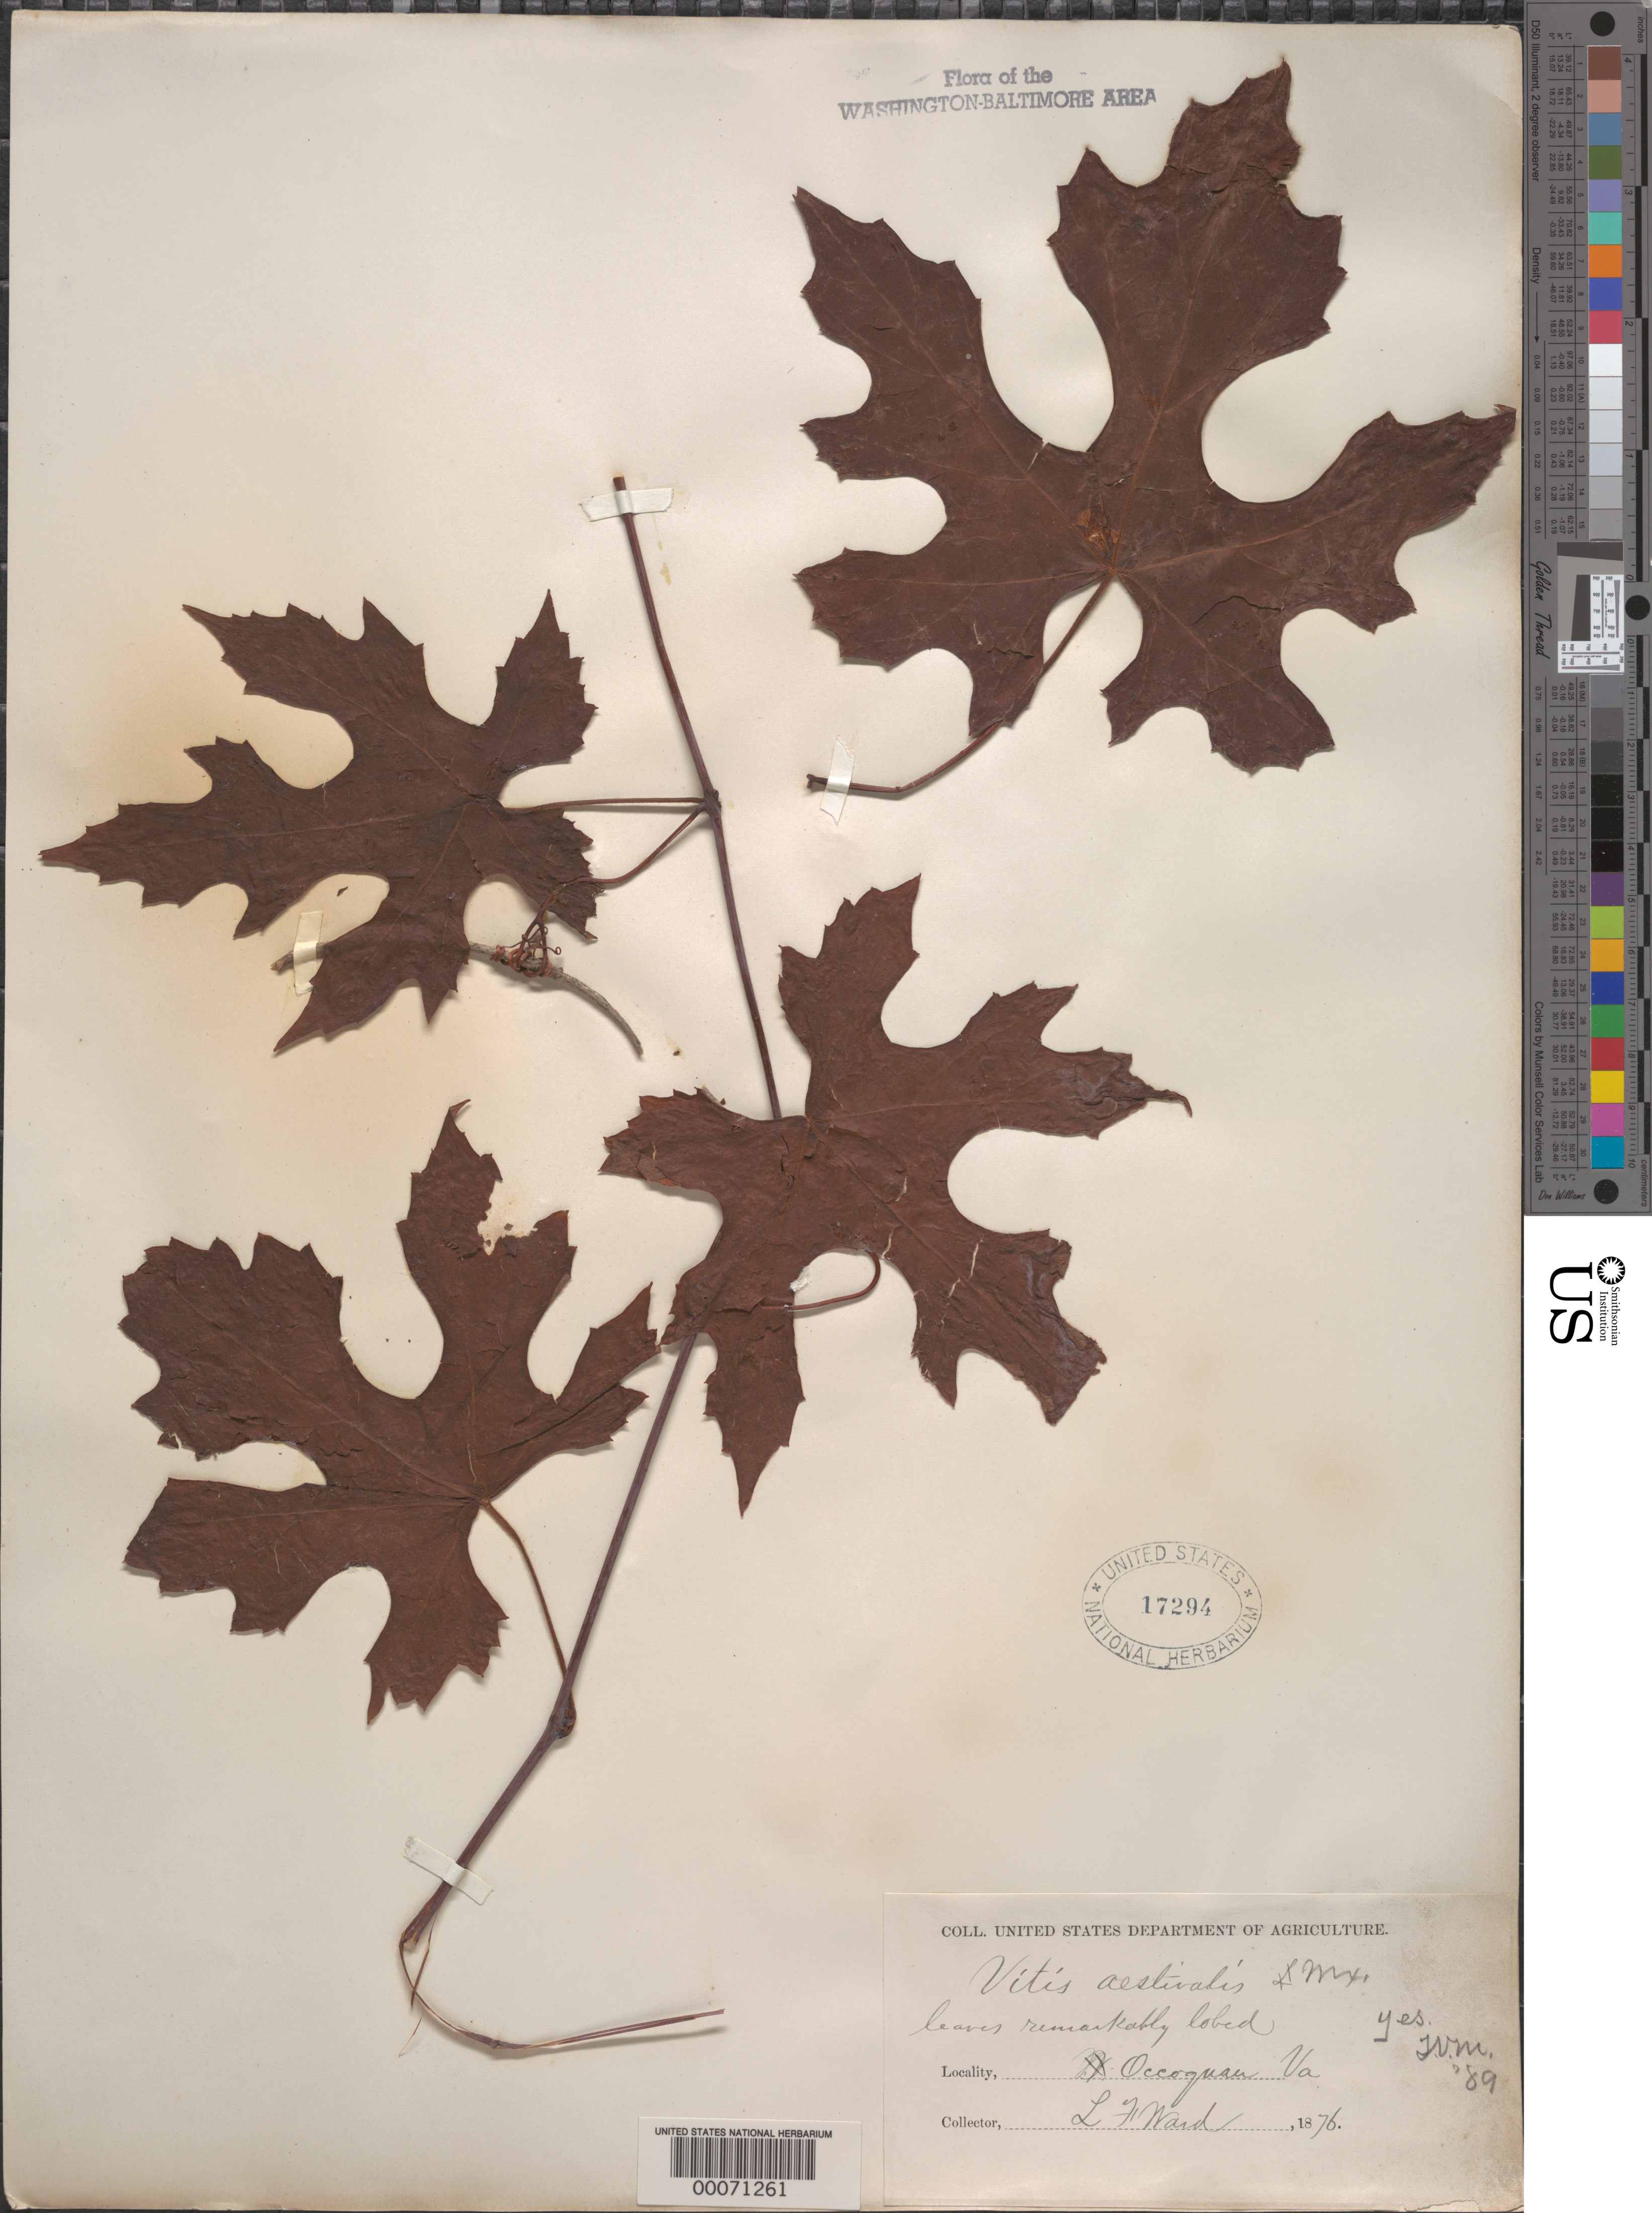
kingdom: Plantae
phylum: Tracheophyta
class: Magnoliopsida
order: Vitales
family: Vitaceae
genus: Vitis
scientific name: Vitis aestivalis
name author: Michx.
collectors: L. F. Ward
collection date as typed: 1876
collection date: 1876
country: United States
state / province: Virginia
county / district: Prince William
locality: Occoquan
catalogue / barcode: US 17294